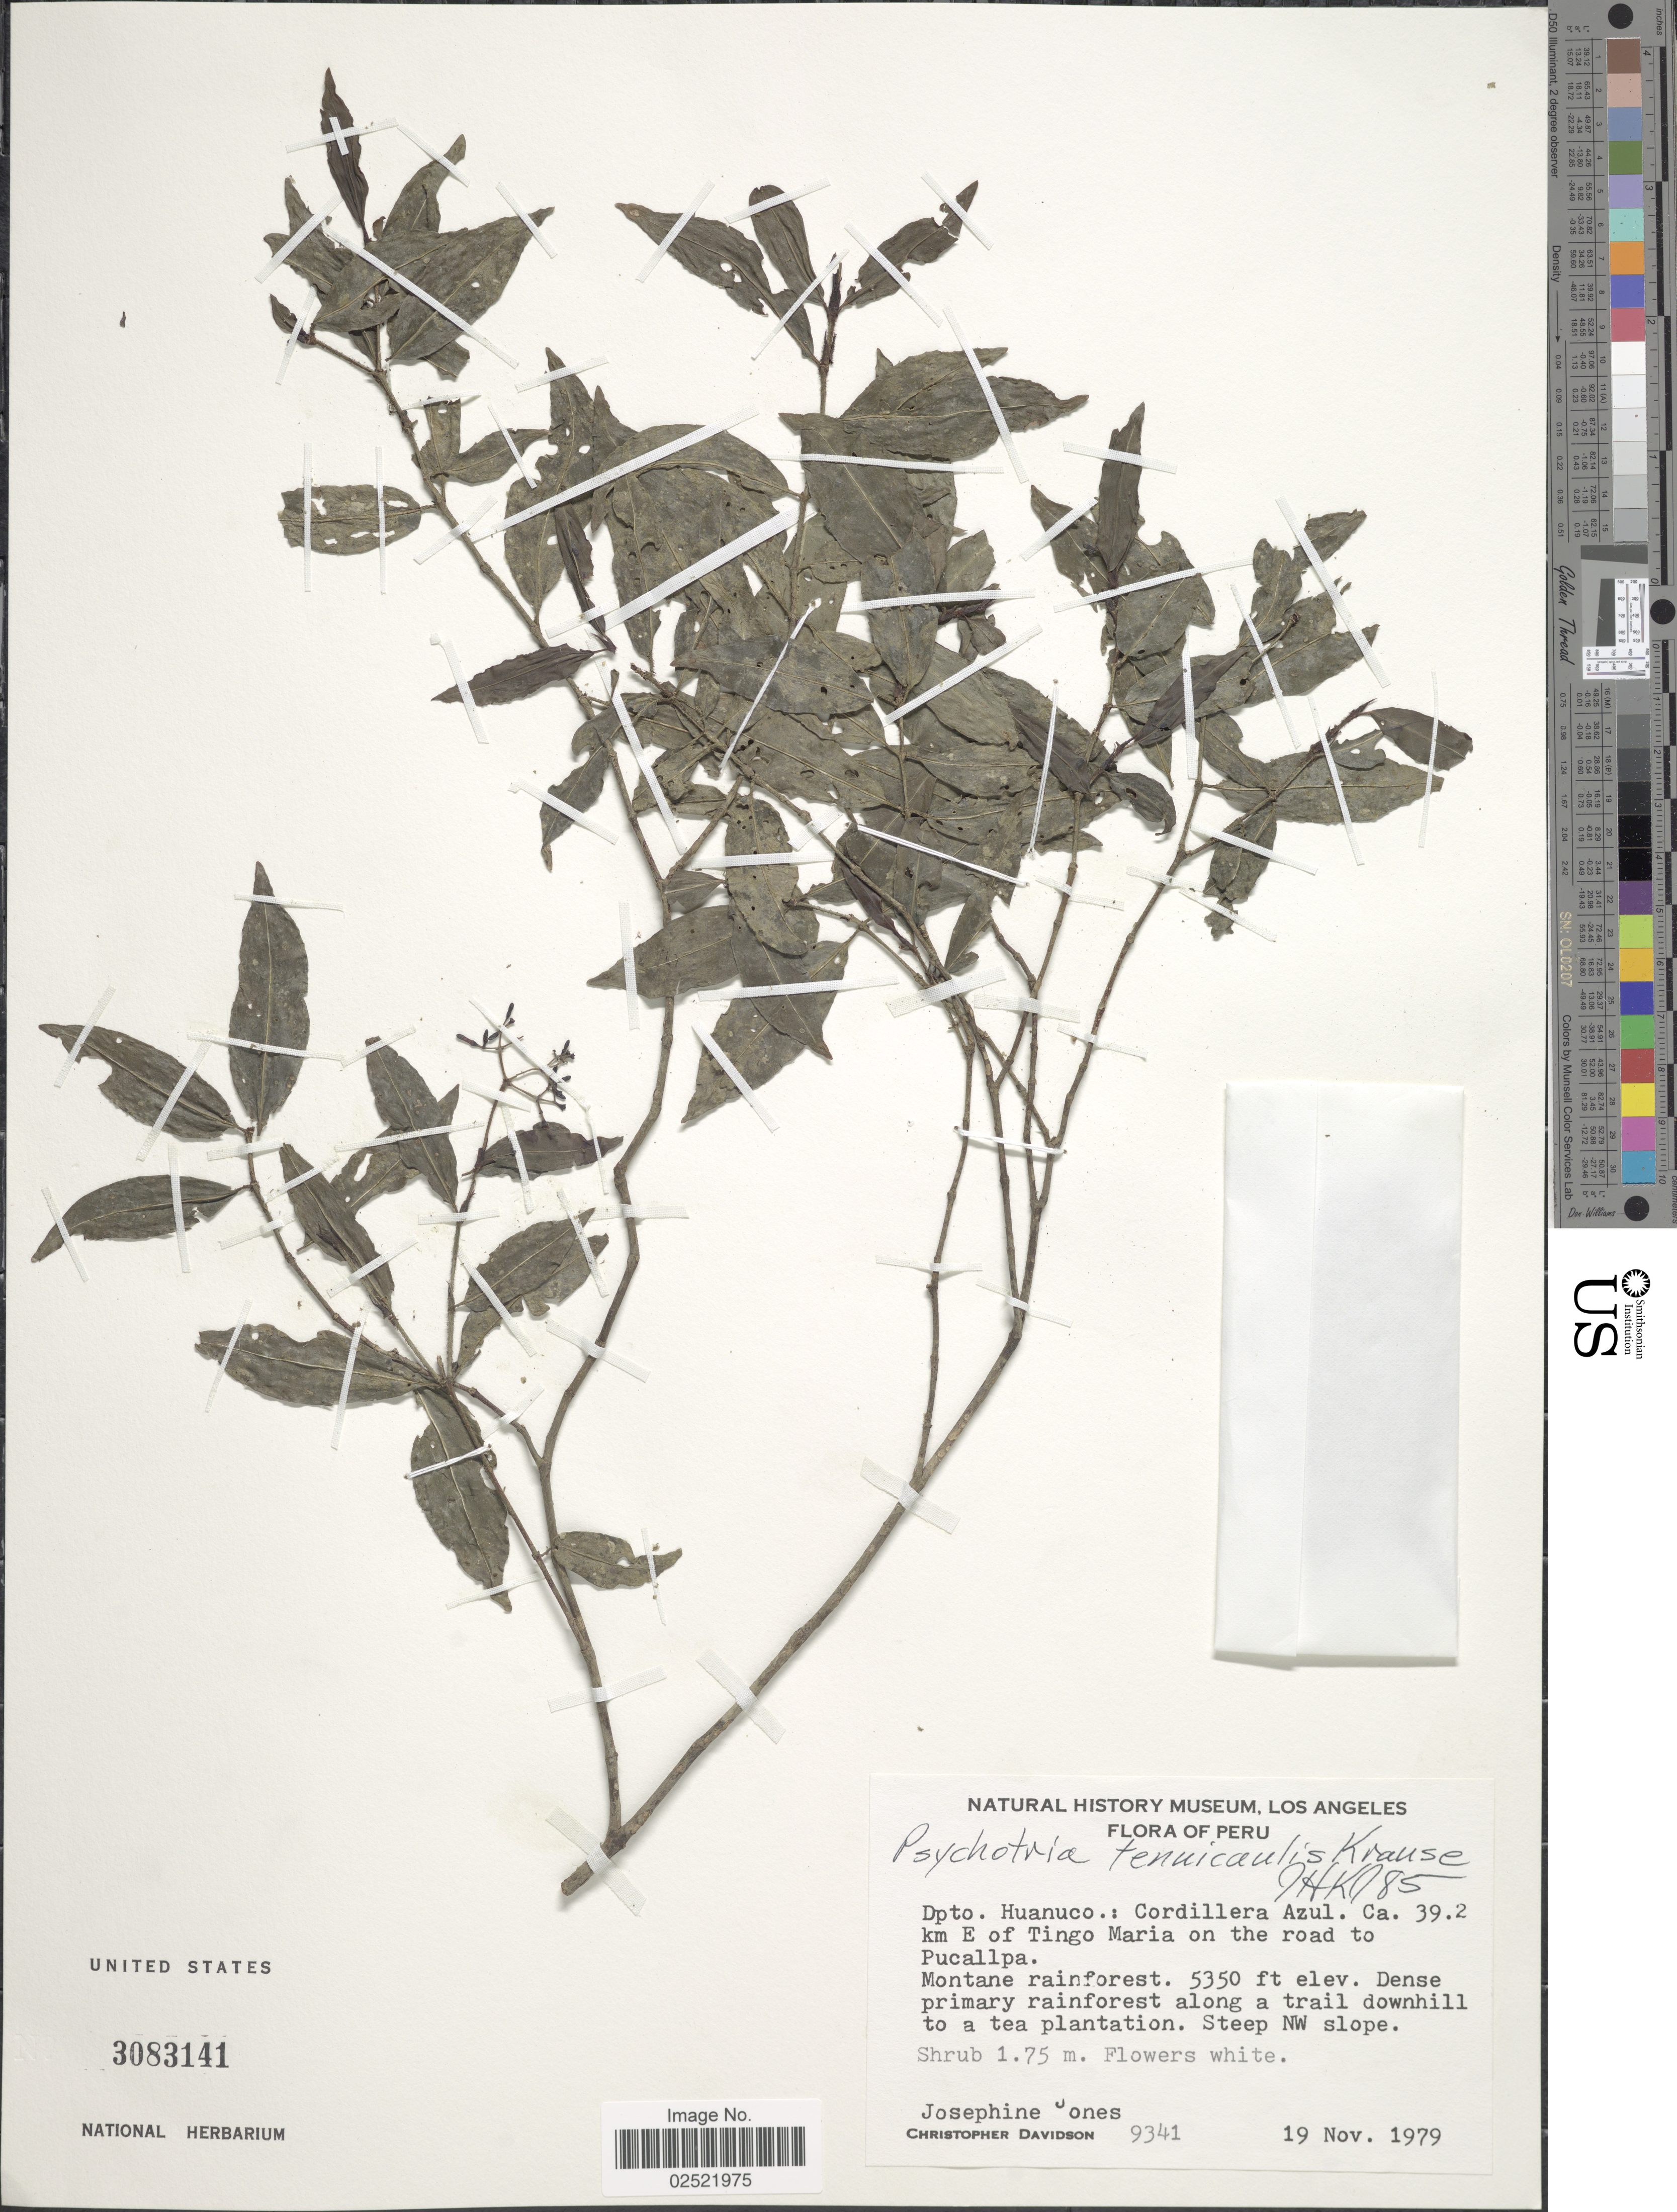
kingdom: Plantae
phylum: Tracheophyta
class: Magnoliopsida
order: Gentianales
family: Rubiaceae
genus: Psychotria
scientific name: Psychotria tenuicaulis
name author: K. Krause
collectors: J. Jones & C. Davidson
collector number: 9341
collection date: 1979-11-19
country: Peru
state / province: Huánuco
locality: Dpto. Huanuco.: Cordillera Azul. Ca. 39.2 km E of Tingo Maria on the road to Pucallpa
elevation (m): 1631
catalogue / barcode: US 3083141